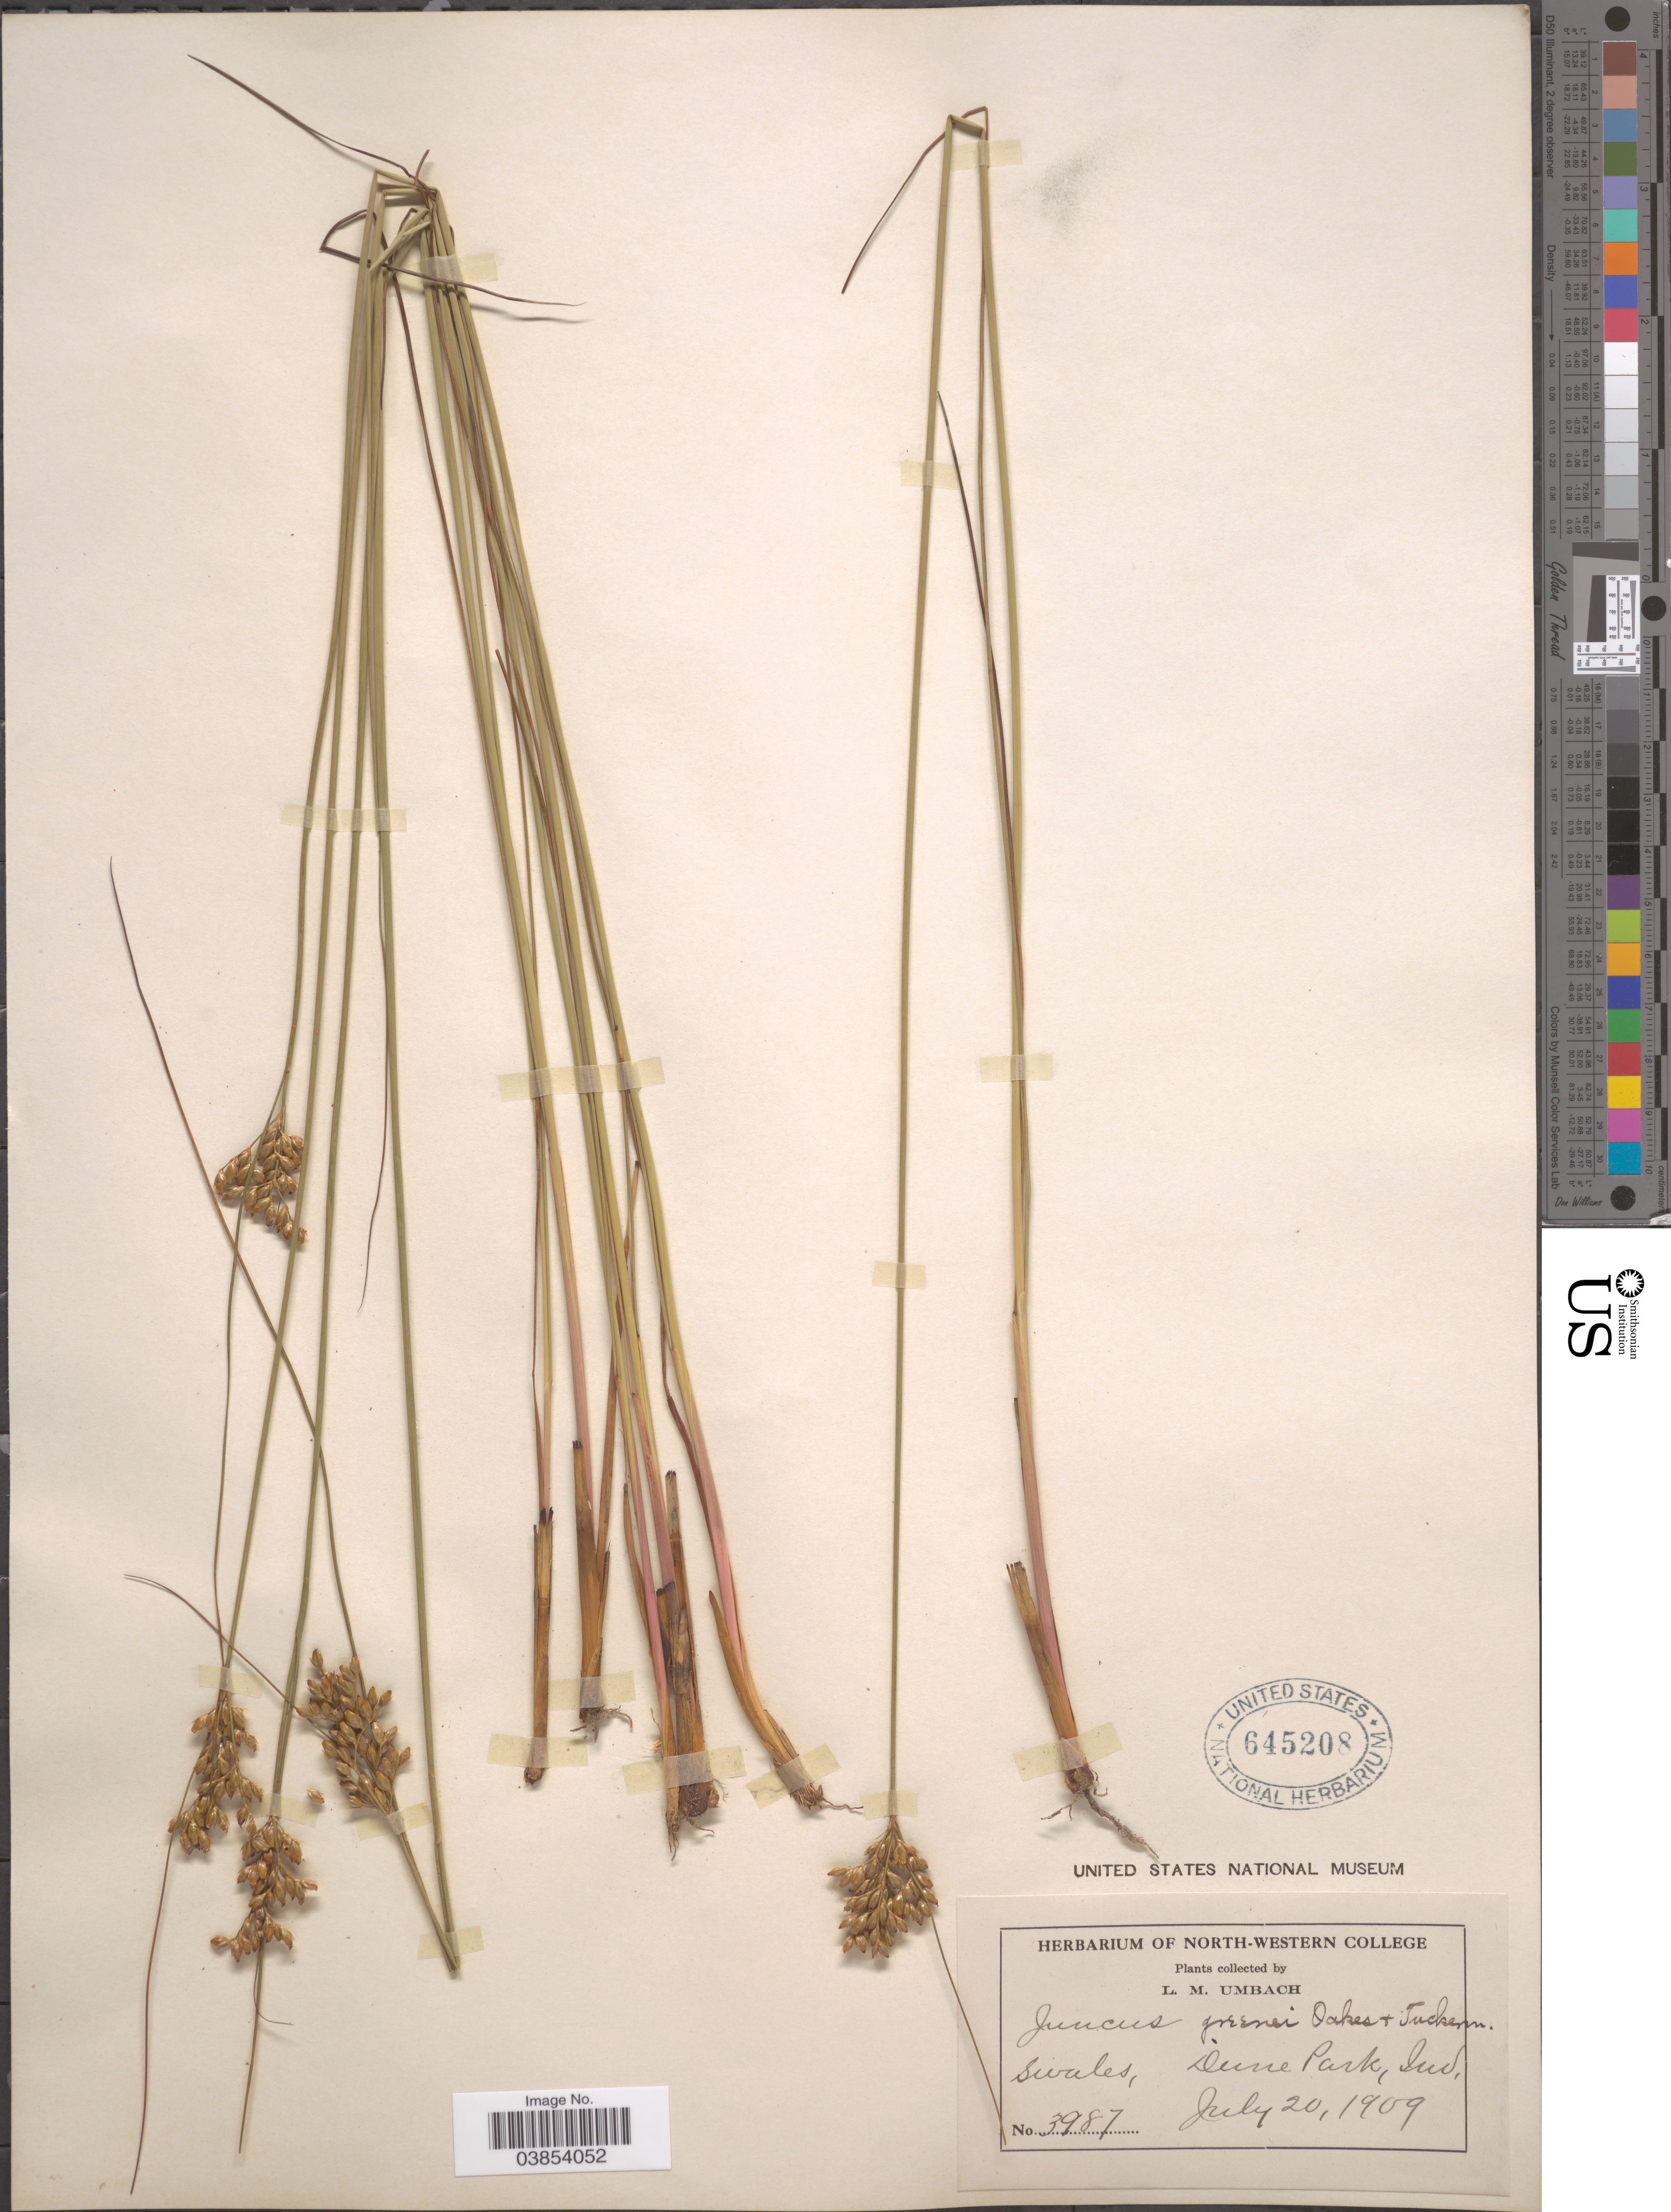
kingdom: Plantae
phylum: Tracheophyta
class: Liliopsida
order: Poales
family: Juncaceae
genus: Juncus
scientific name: Juncus greenei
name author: Oakes & Tuck.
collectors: L. M. Umbach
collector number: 3987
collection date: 1909-07-20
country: United States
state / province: Indiana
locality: Swales, Dune Park.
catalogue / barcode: US 645208